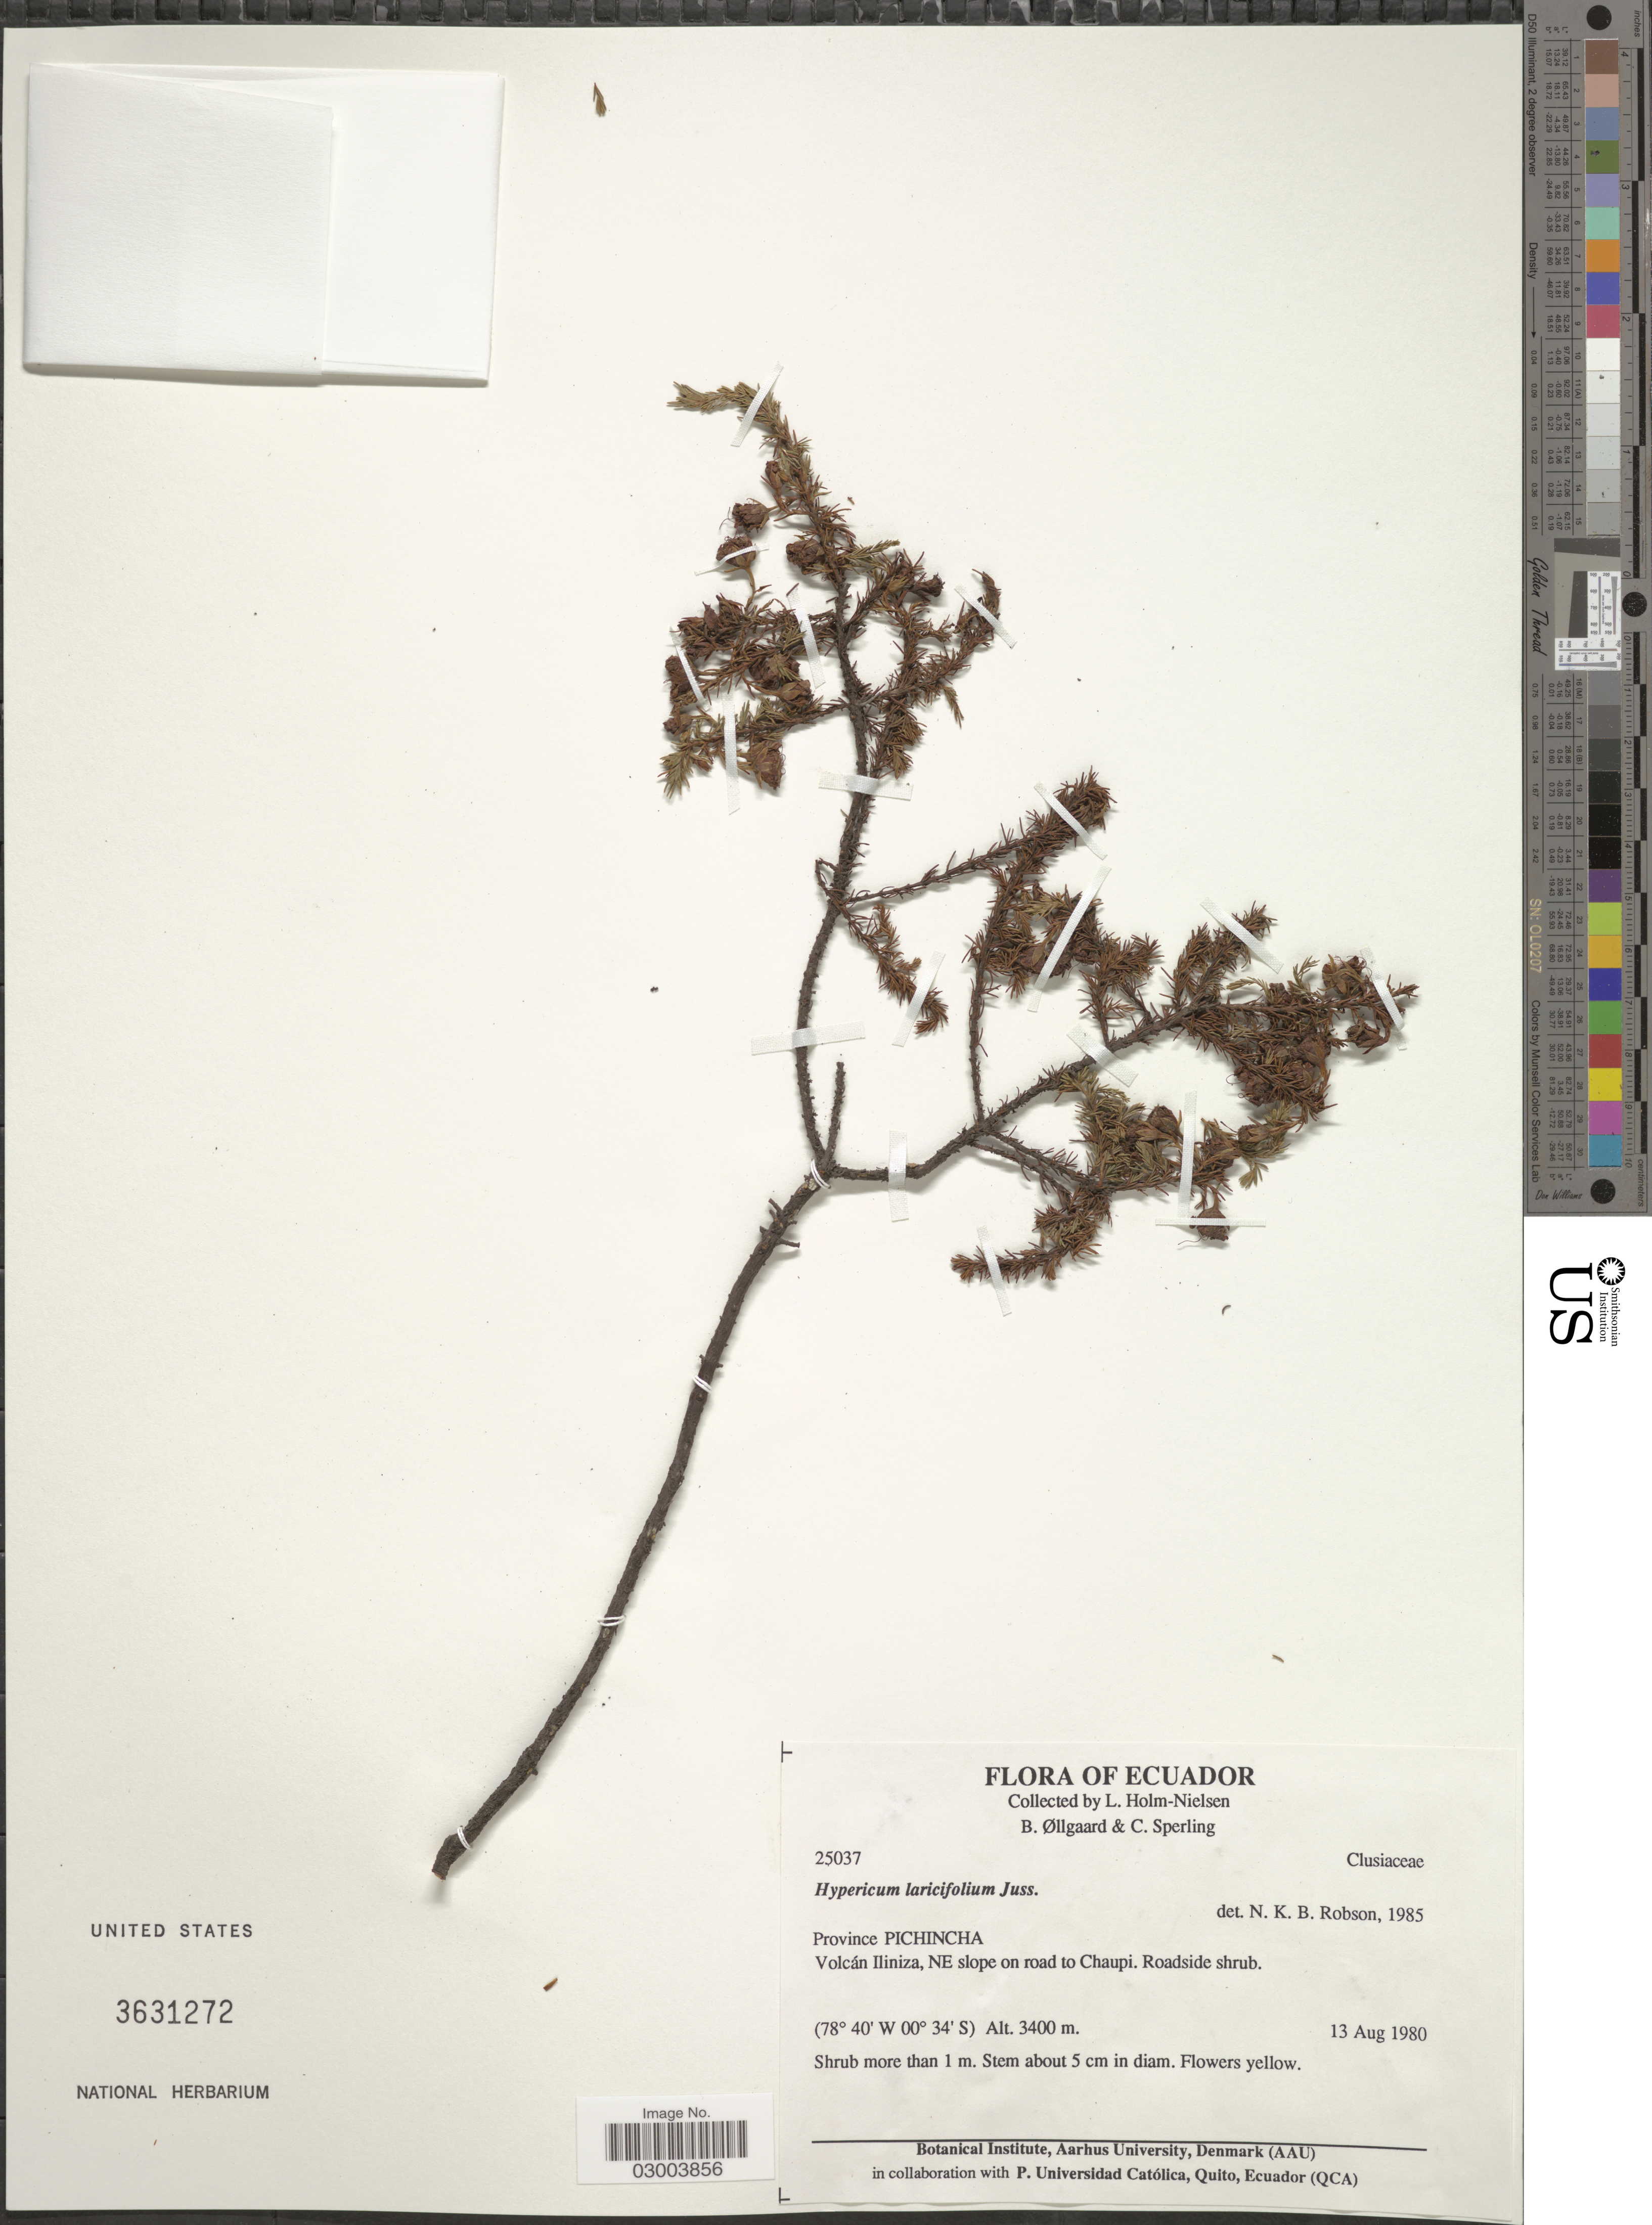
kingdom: Plantae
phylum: Tracheophyta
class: Magnoliopsida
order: Malpighiales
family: Hypericaceae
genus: Hypericum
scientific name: Hypericum laricifolium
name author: Juss.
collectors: L. Holm-Nielsen, B. Øllgaard & C. Sperling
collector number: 25037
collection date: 1980-08-13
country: Ecuador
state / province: Pichincha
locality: Volcán Iliniza, NE slope on road to Chaupi.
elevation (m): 3400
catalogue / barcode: US 3631272